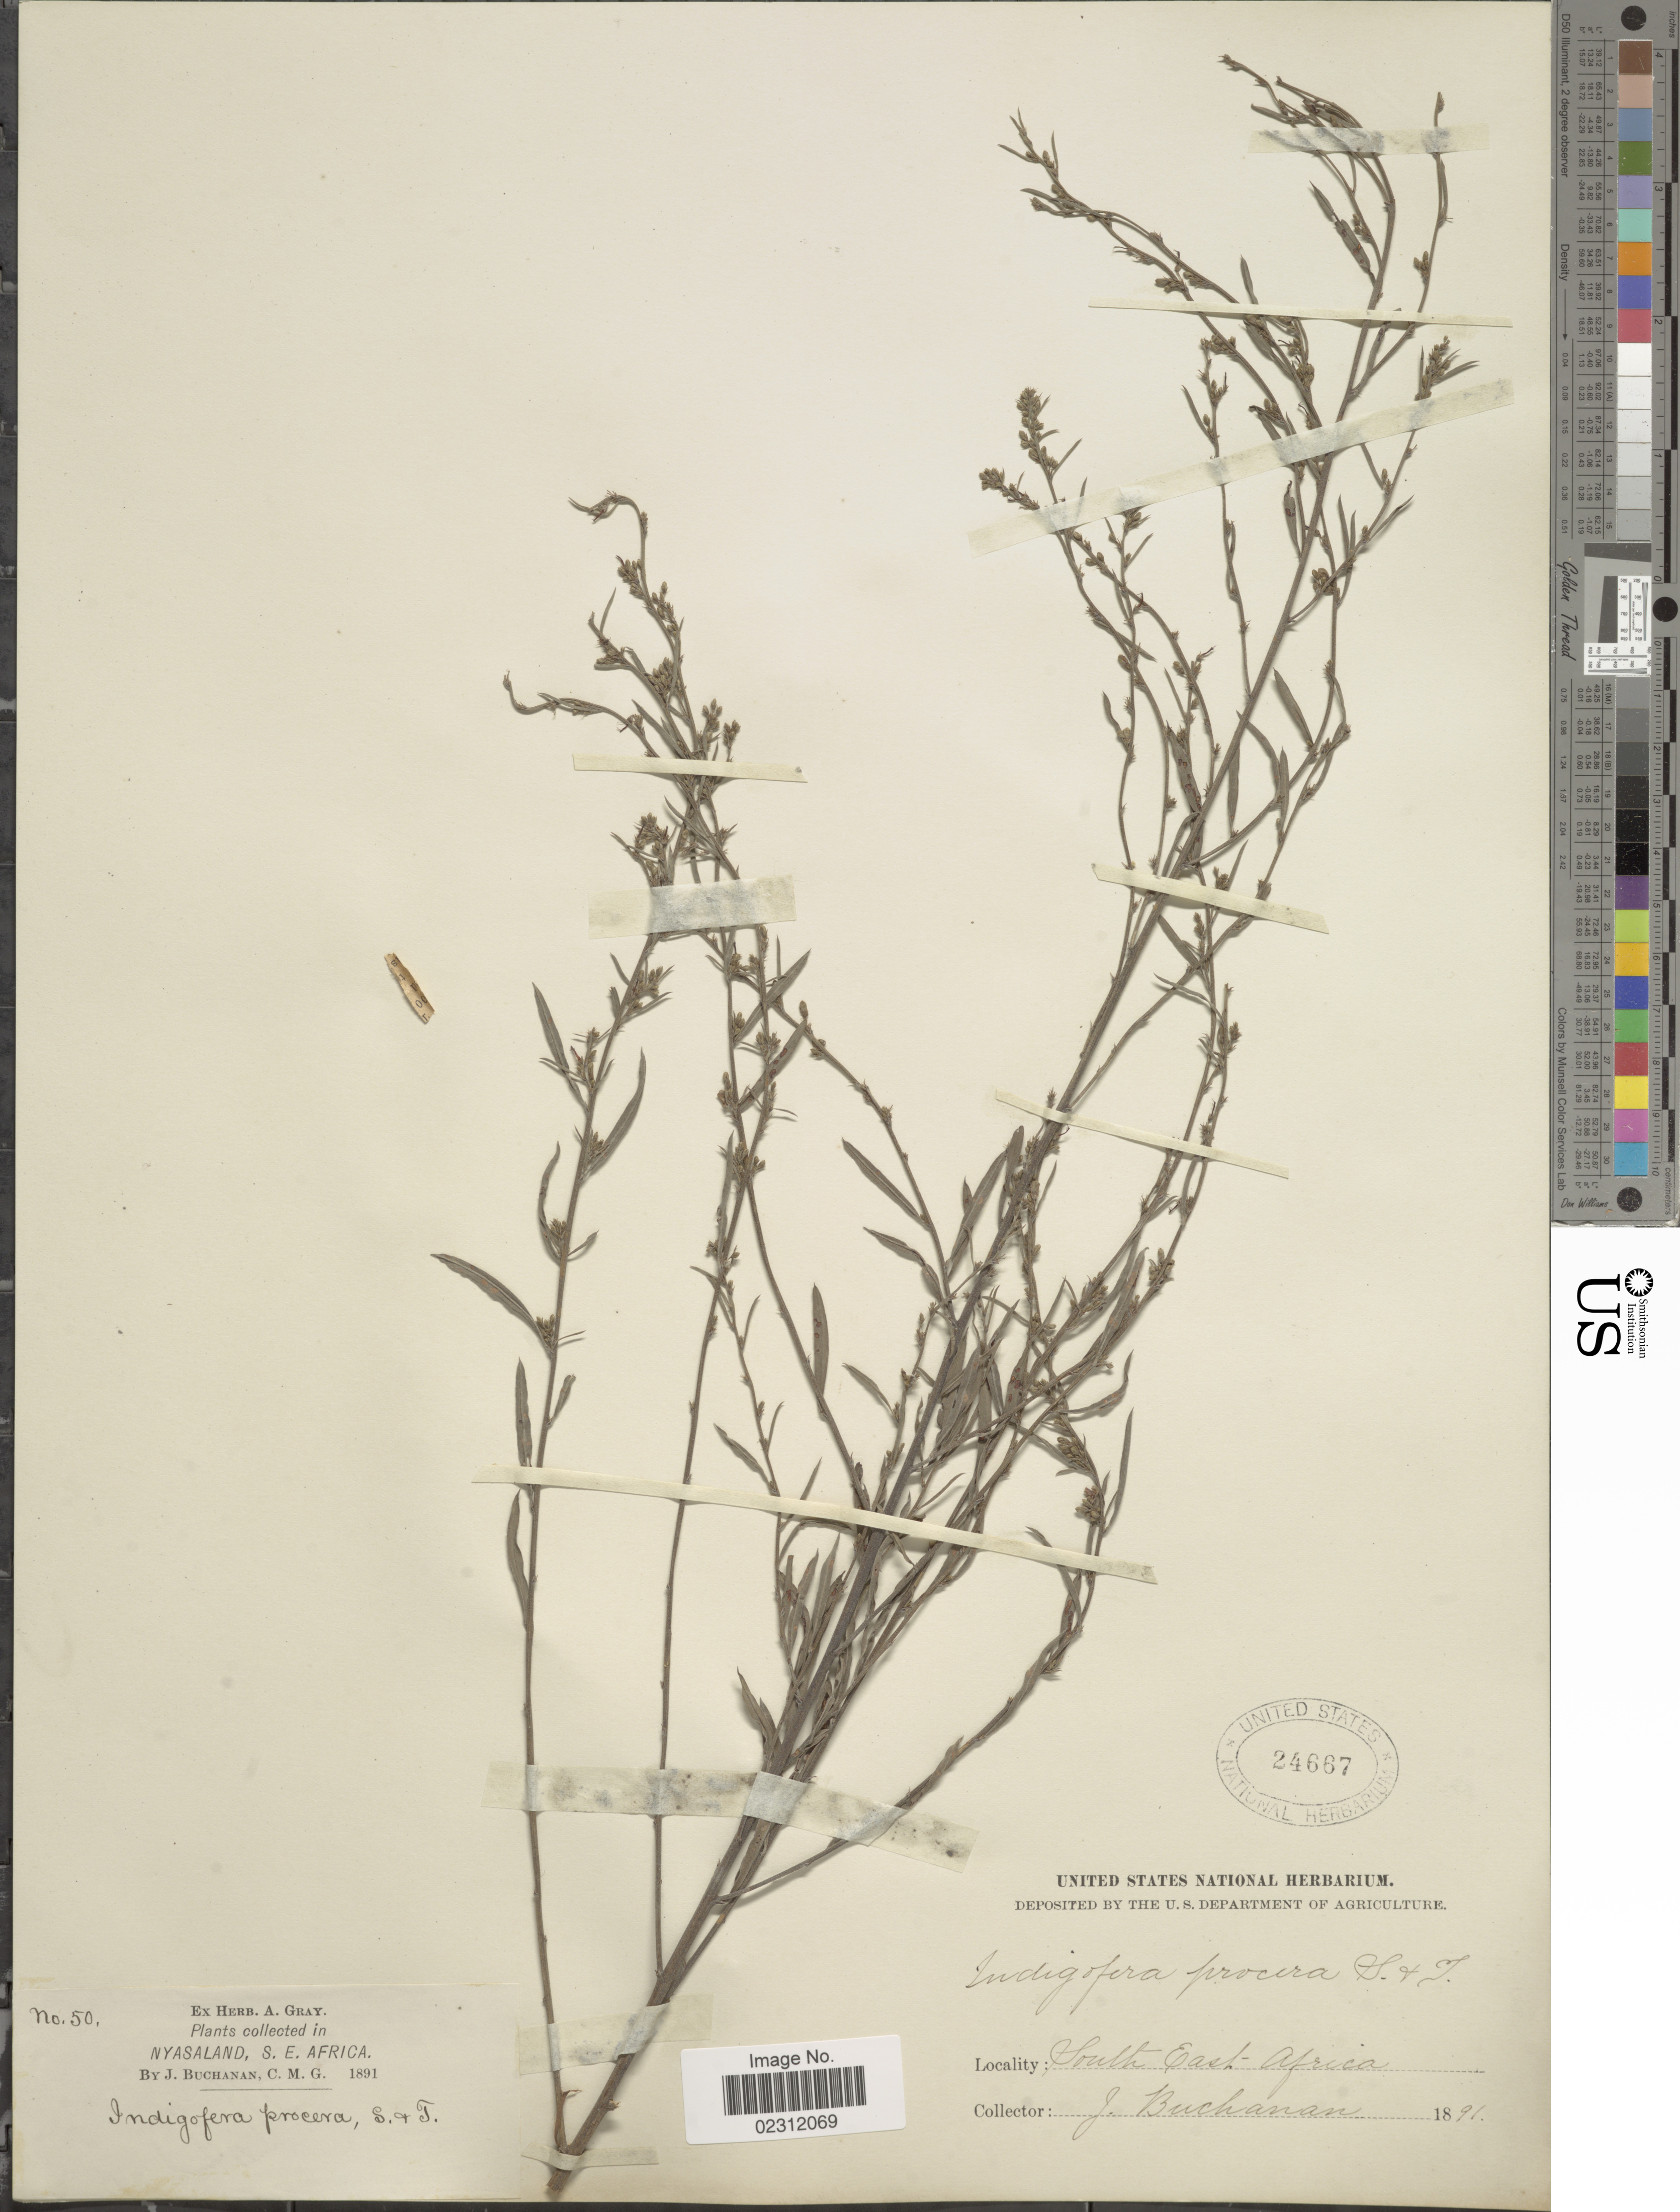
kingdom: Plantae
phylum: Tracheophyta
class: Magnoliopsida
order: Fabales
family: Fabaceae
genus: Indigofera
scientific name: Indigofera procera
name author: Schumach. & Thonn.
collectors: J. Buchanan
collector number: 50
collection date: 1891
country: Malawi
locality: Nyasaland, South East Africa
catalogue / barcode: US 24667